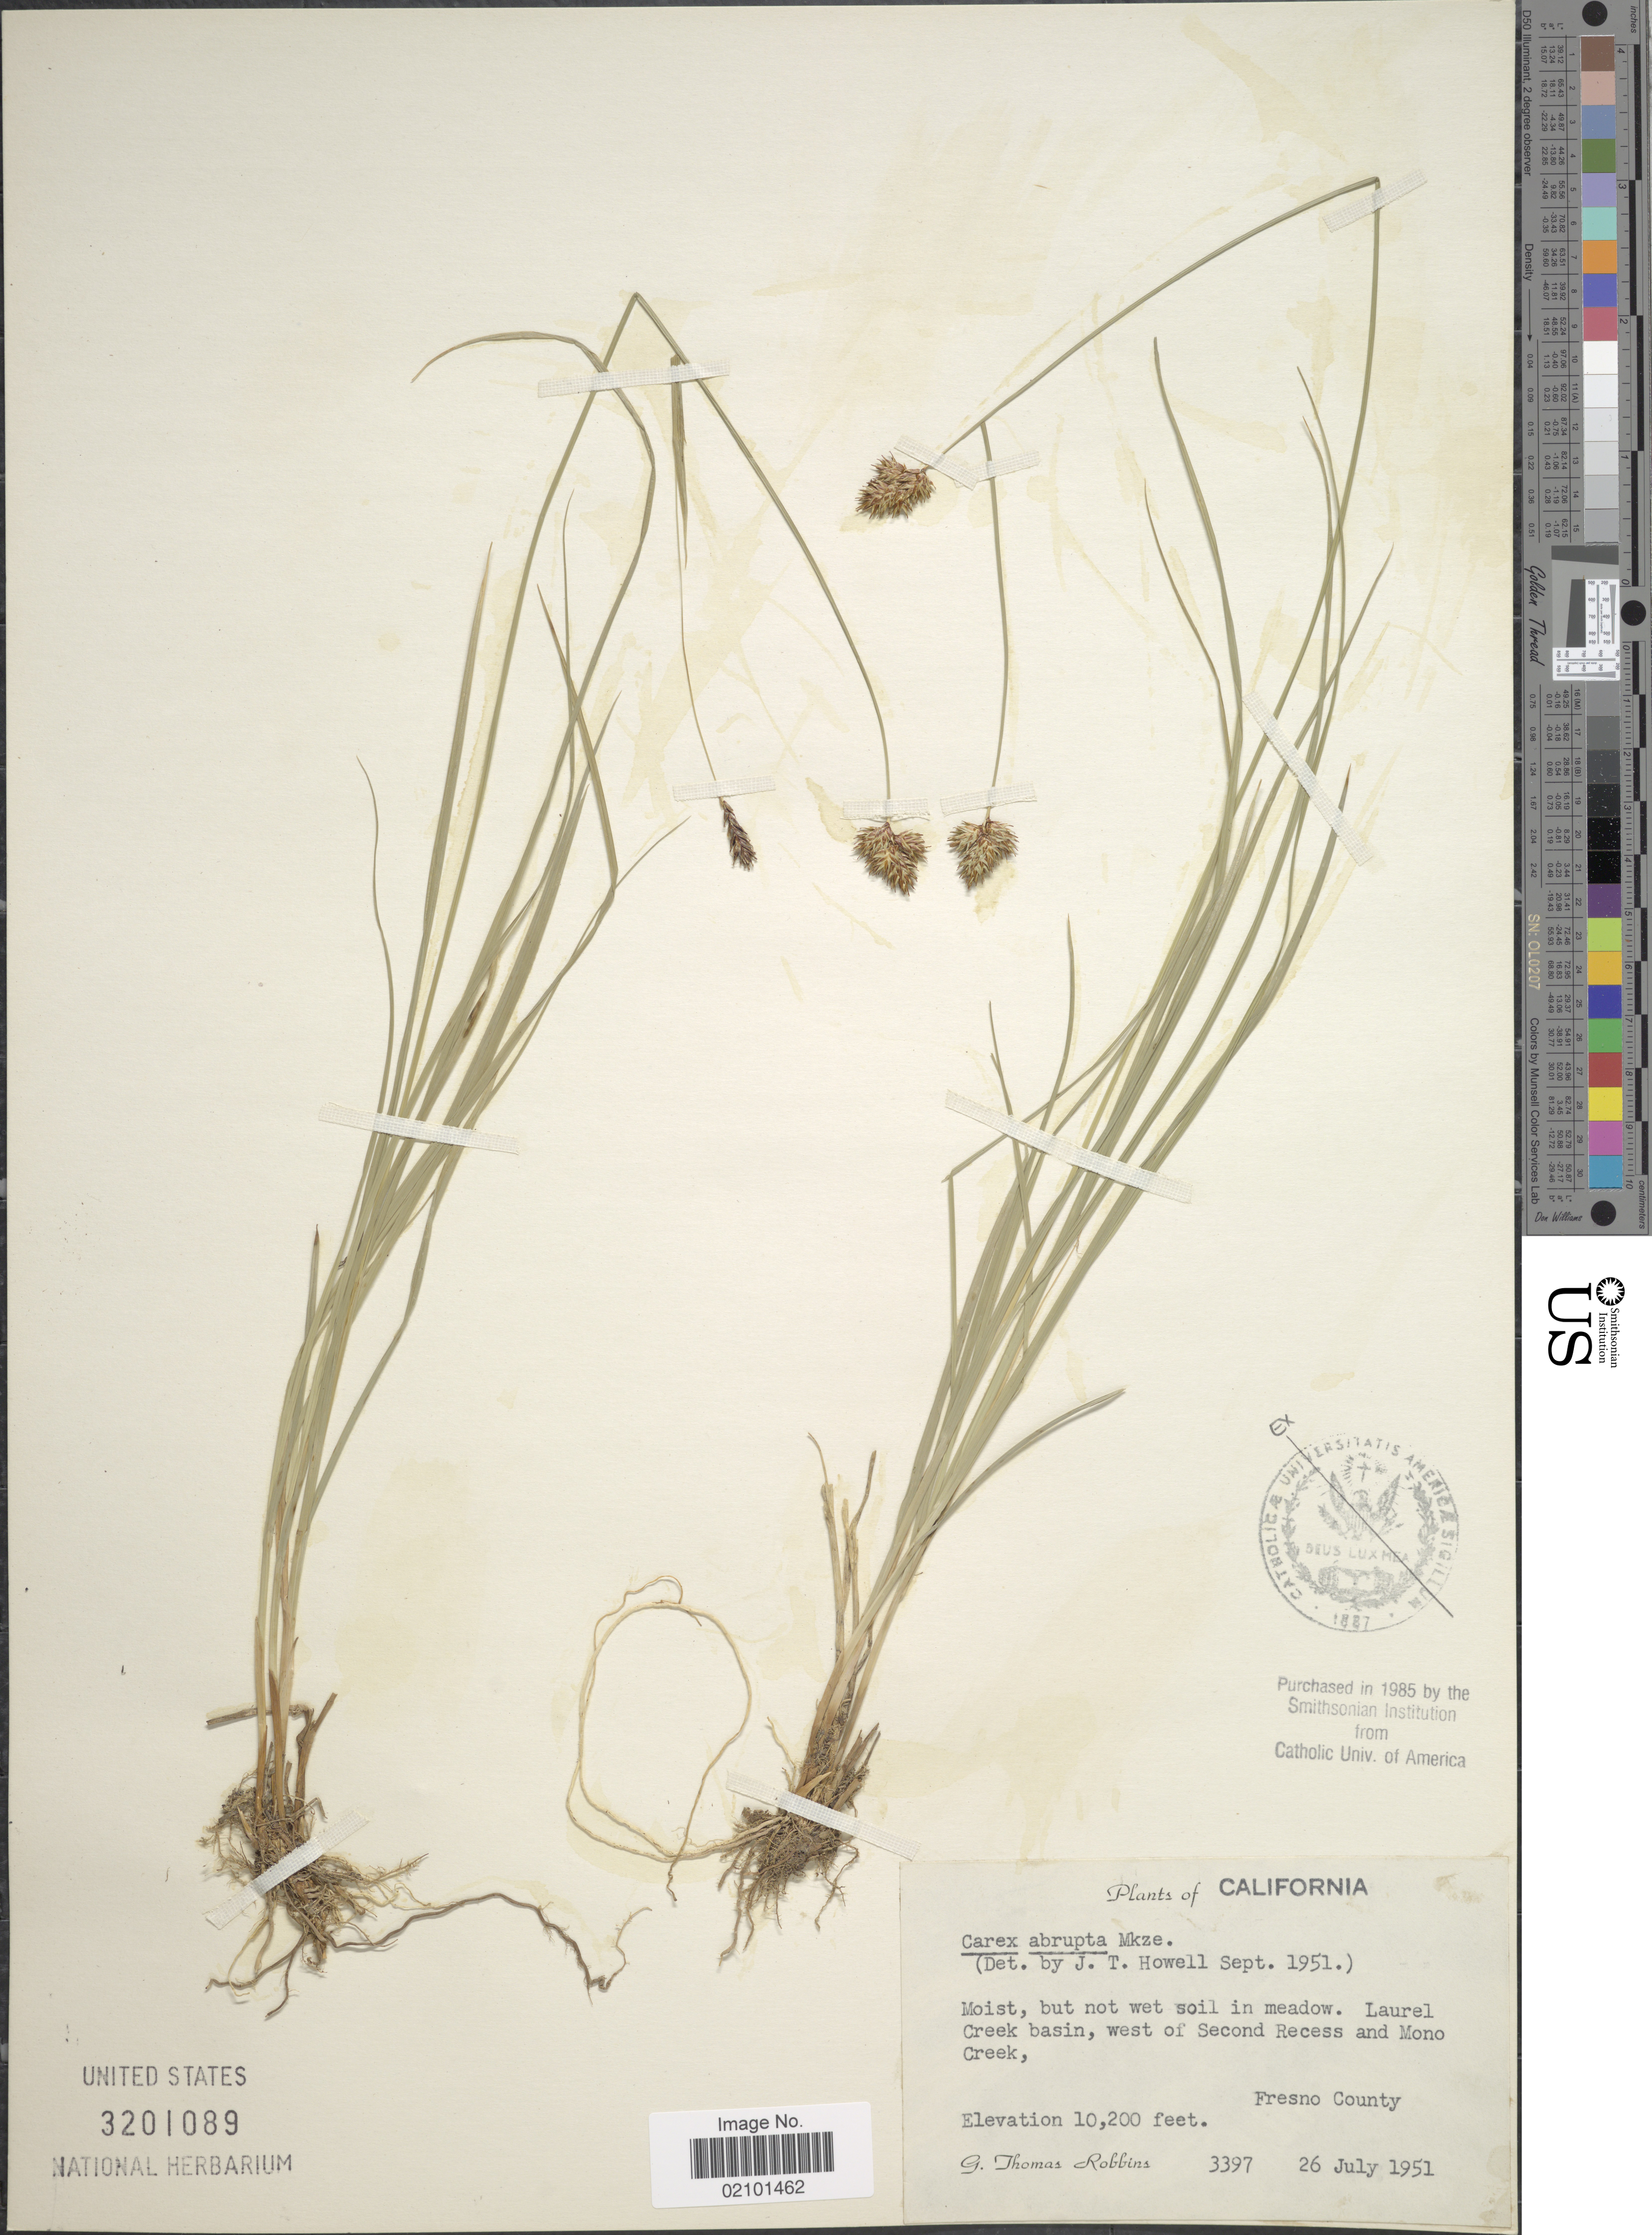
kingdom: Plantae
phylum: Tracheophyta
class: Liliopsida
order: Poales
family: Cyperaceae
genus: Carex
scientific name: Carex abrupta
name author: Mack.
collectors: G. T. Robbins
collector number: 3397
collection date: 1951-07-26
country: United States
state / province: California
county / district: Fresno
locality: Laure Creek basin, west of Second Recess and Mono Creek, Fresno County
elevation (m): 3109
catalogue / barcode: US 3201089